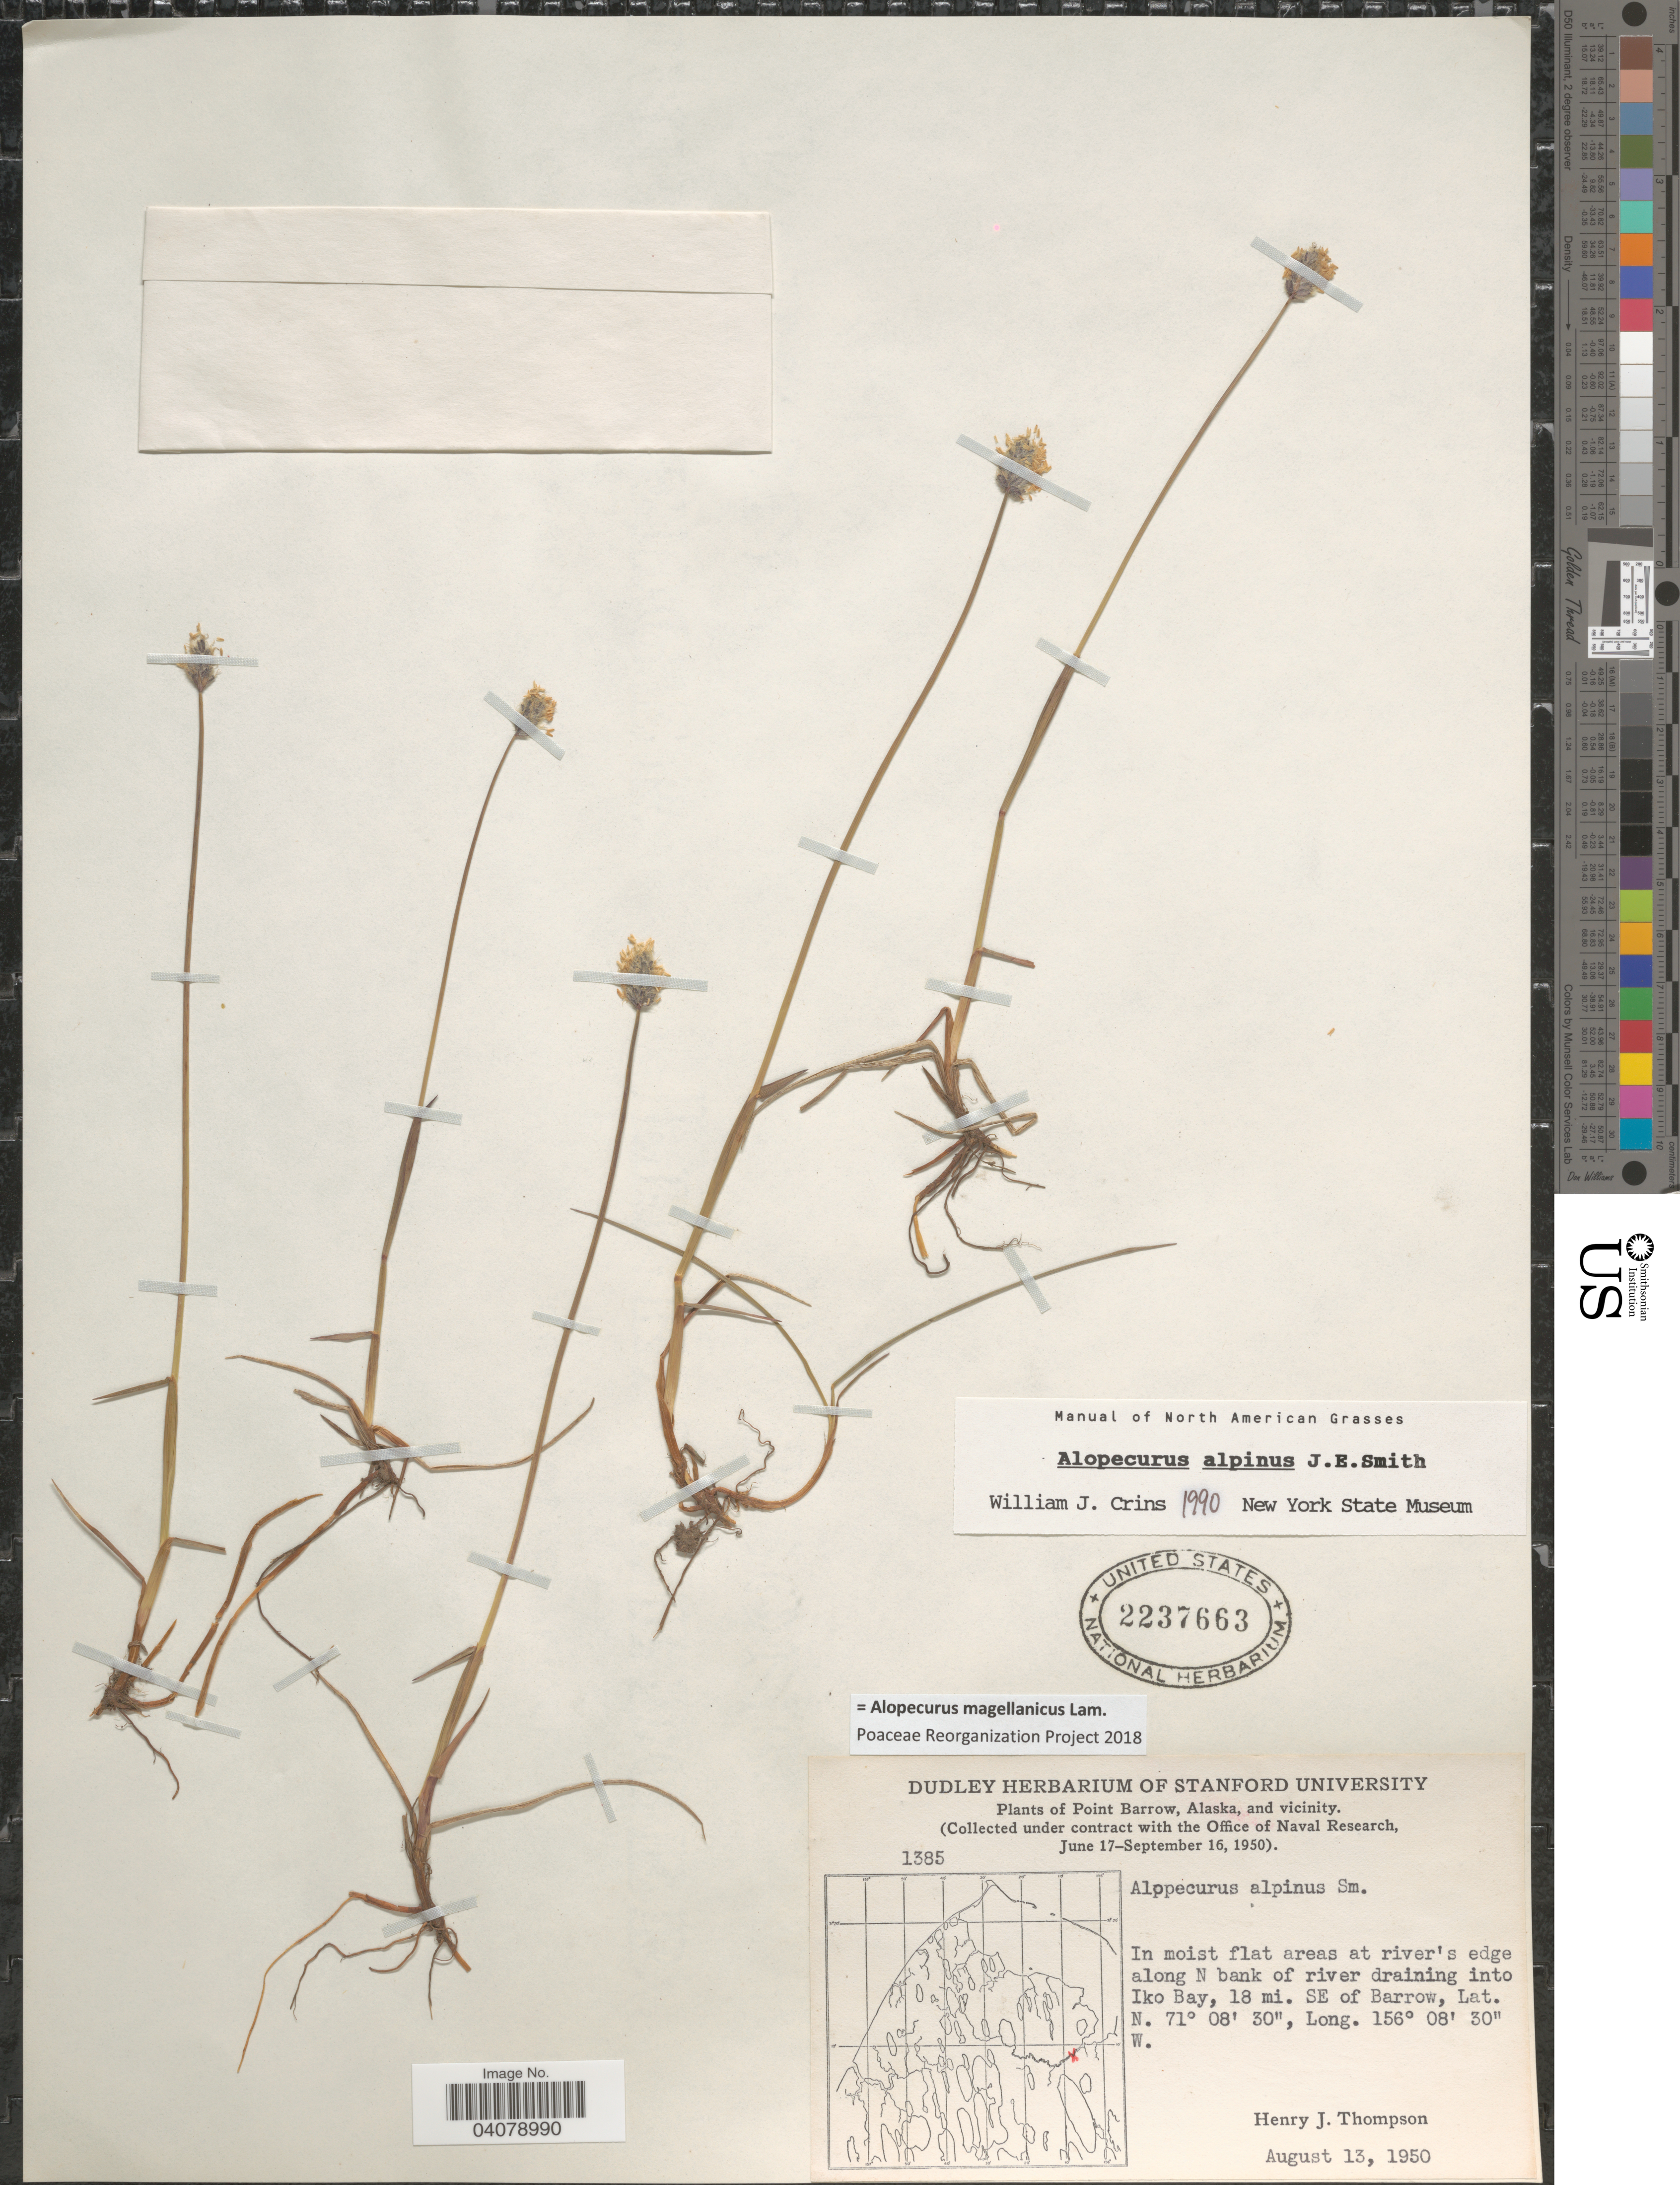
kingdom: Plantae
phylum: Tracheophyta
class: Liliopsida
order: Poales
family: Poaceae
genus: Alopecurus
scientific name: Alopecurus magellanicus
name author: Lam.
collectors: H. J. Thompson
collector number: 1385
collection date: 1950-08-13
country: United States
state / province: Alaska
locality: Point Barrow, Alaska, and vicinity. The Office of Naval Research [unsure placement]. In moist flat areas at river's edge along N bank of river draining into Iko Bay, 18 mi. SE of Barrow.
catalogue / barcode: US 2237663